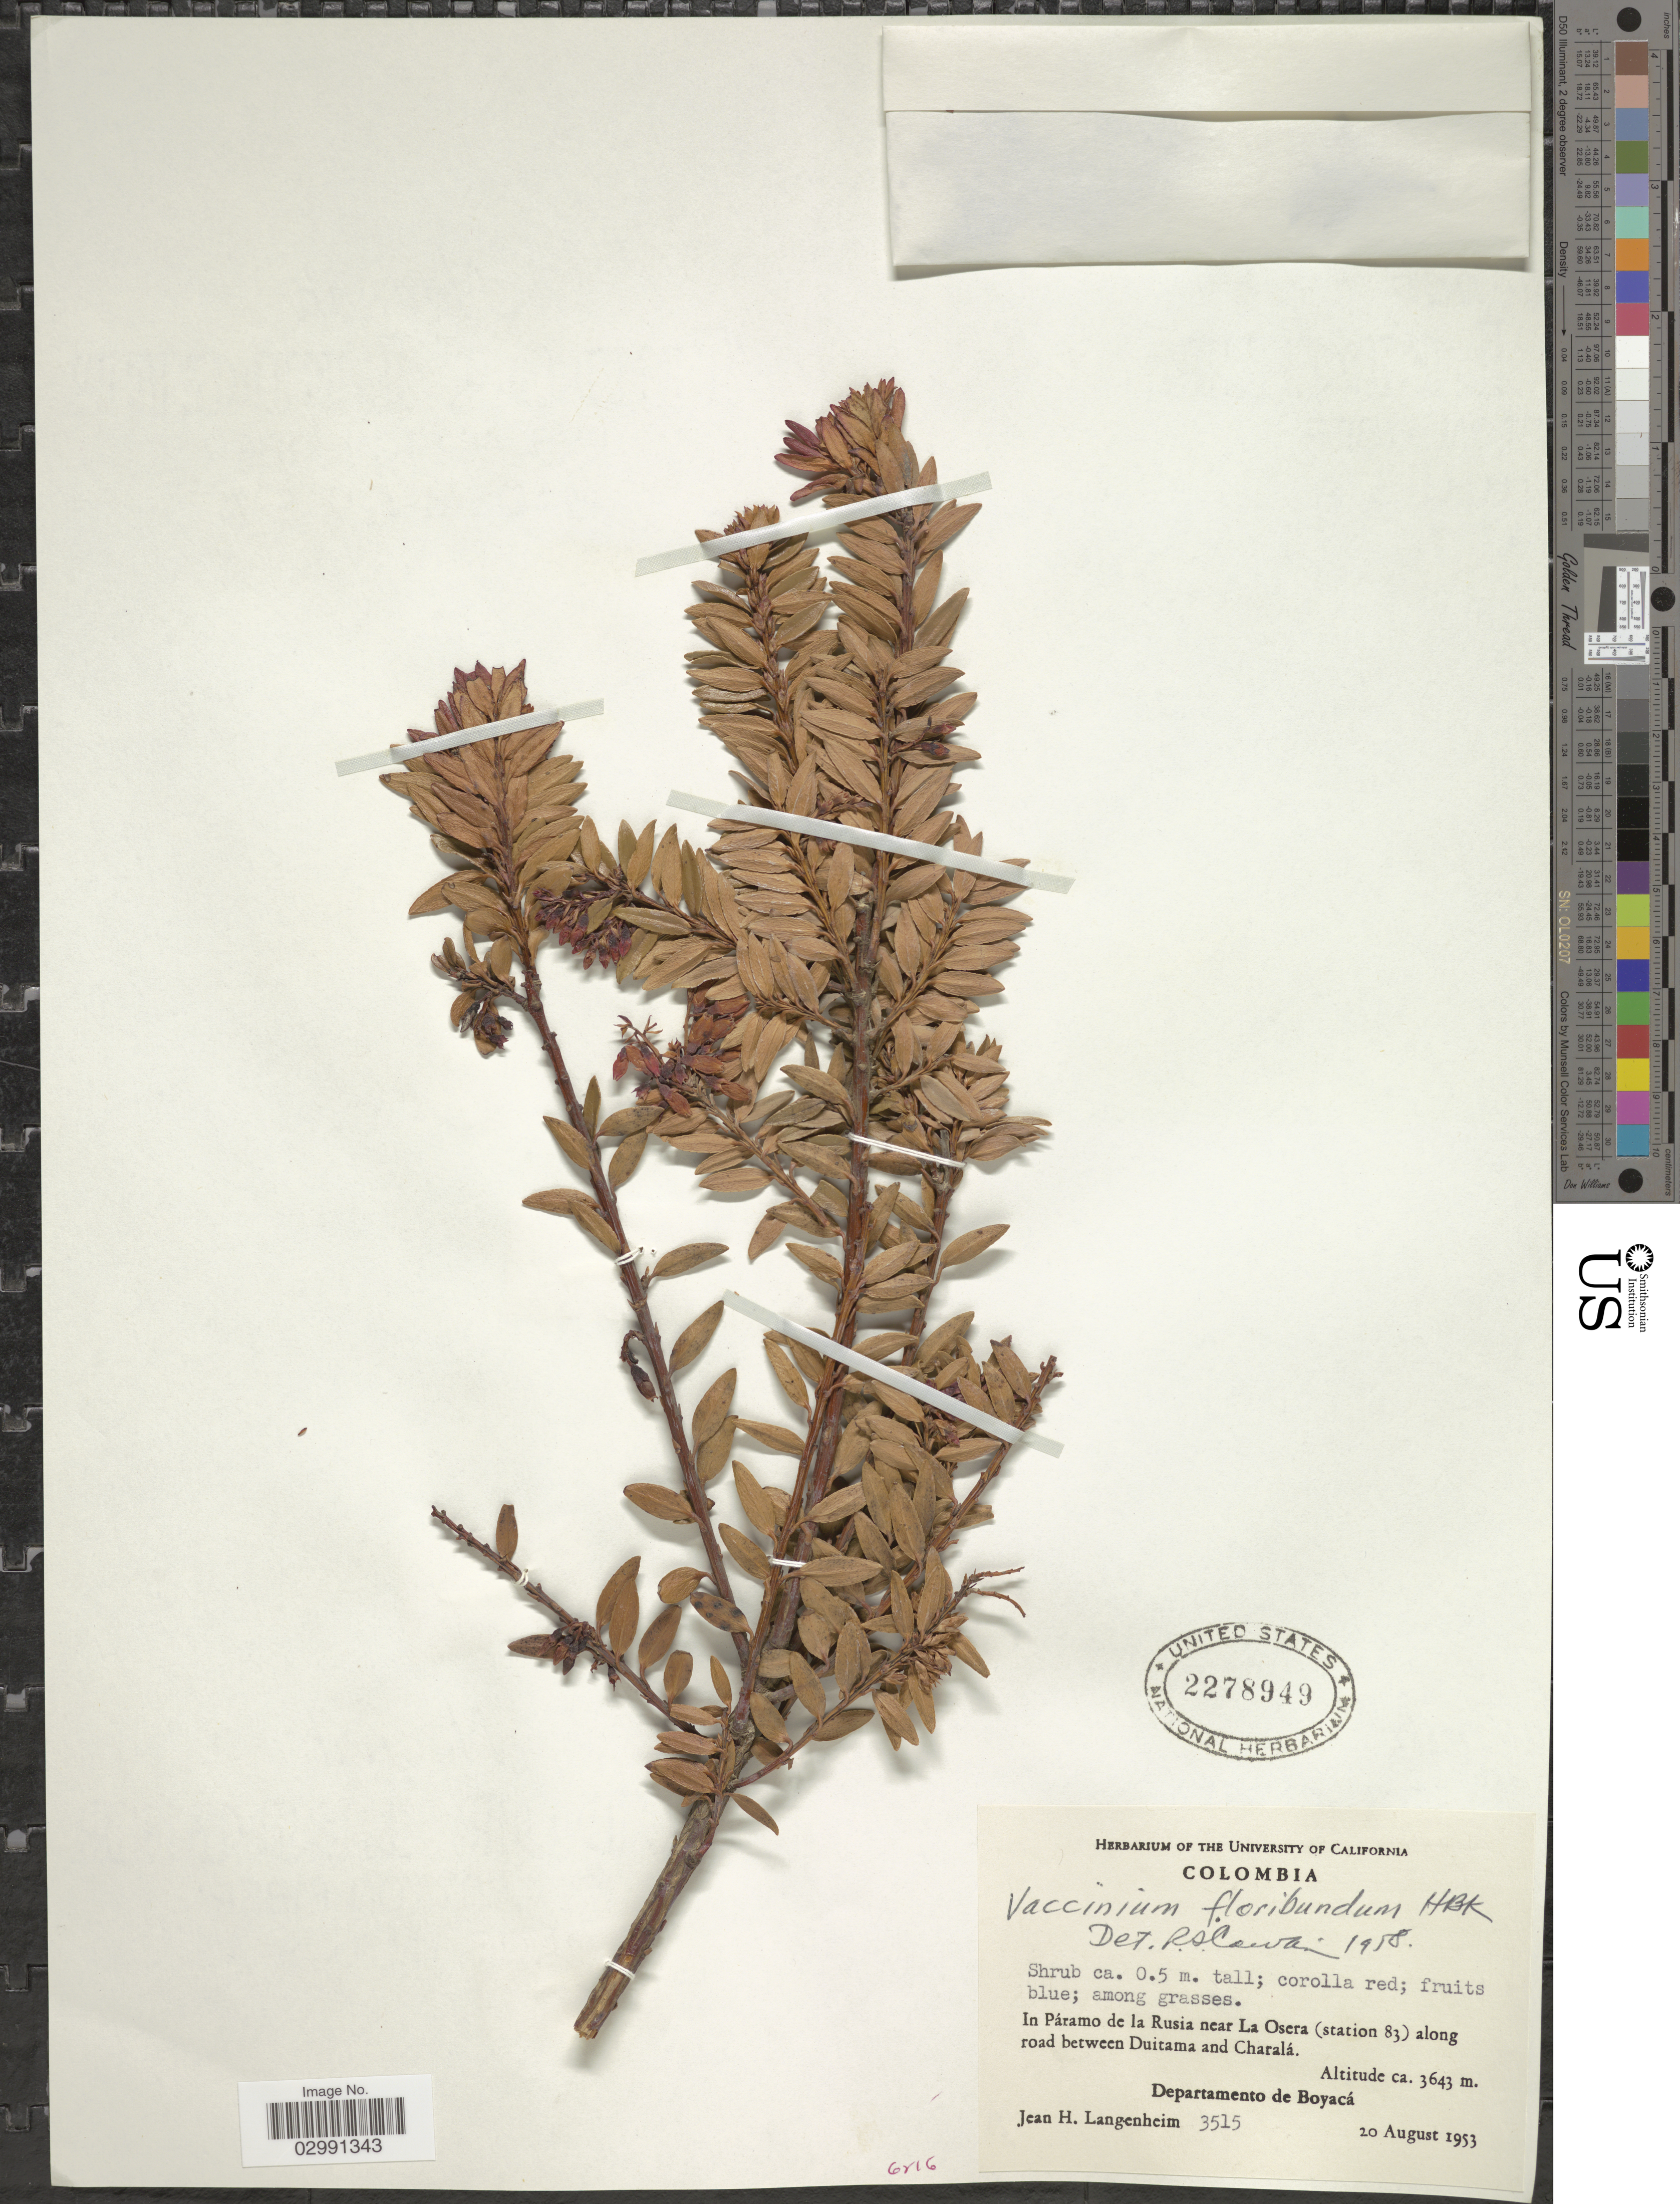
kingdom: Plantae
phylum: Tracheophyta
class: Magnoliopsida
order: Ericales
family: Ericaceae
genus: Vaccinium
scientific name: Vaccinium floribundum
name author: Kunth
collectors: J. H. Langenheim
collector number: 3515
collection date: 1953-08-20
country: Colombia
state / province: Boyacá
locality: In Páramo de la Rusia between La Osera (station 83) along road between Duitama and Charalá. Departamento de Boyacá.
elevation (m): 3643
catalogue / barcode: US 2278949